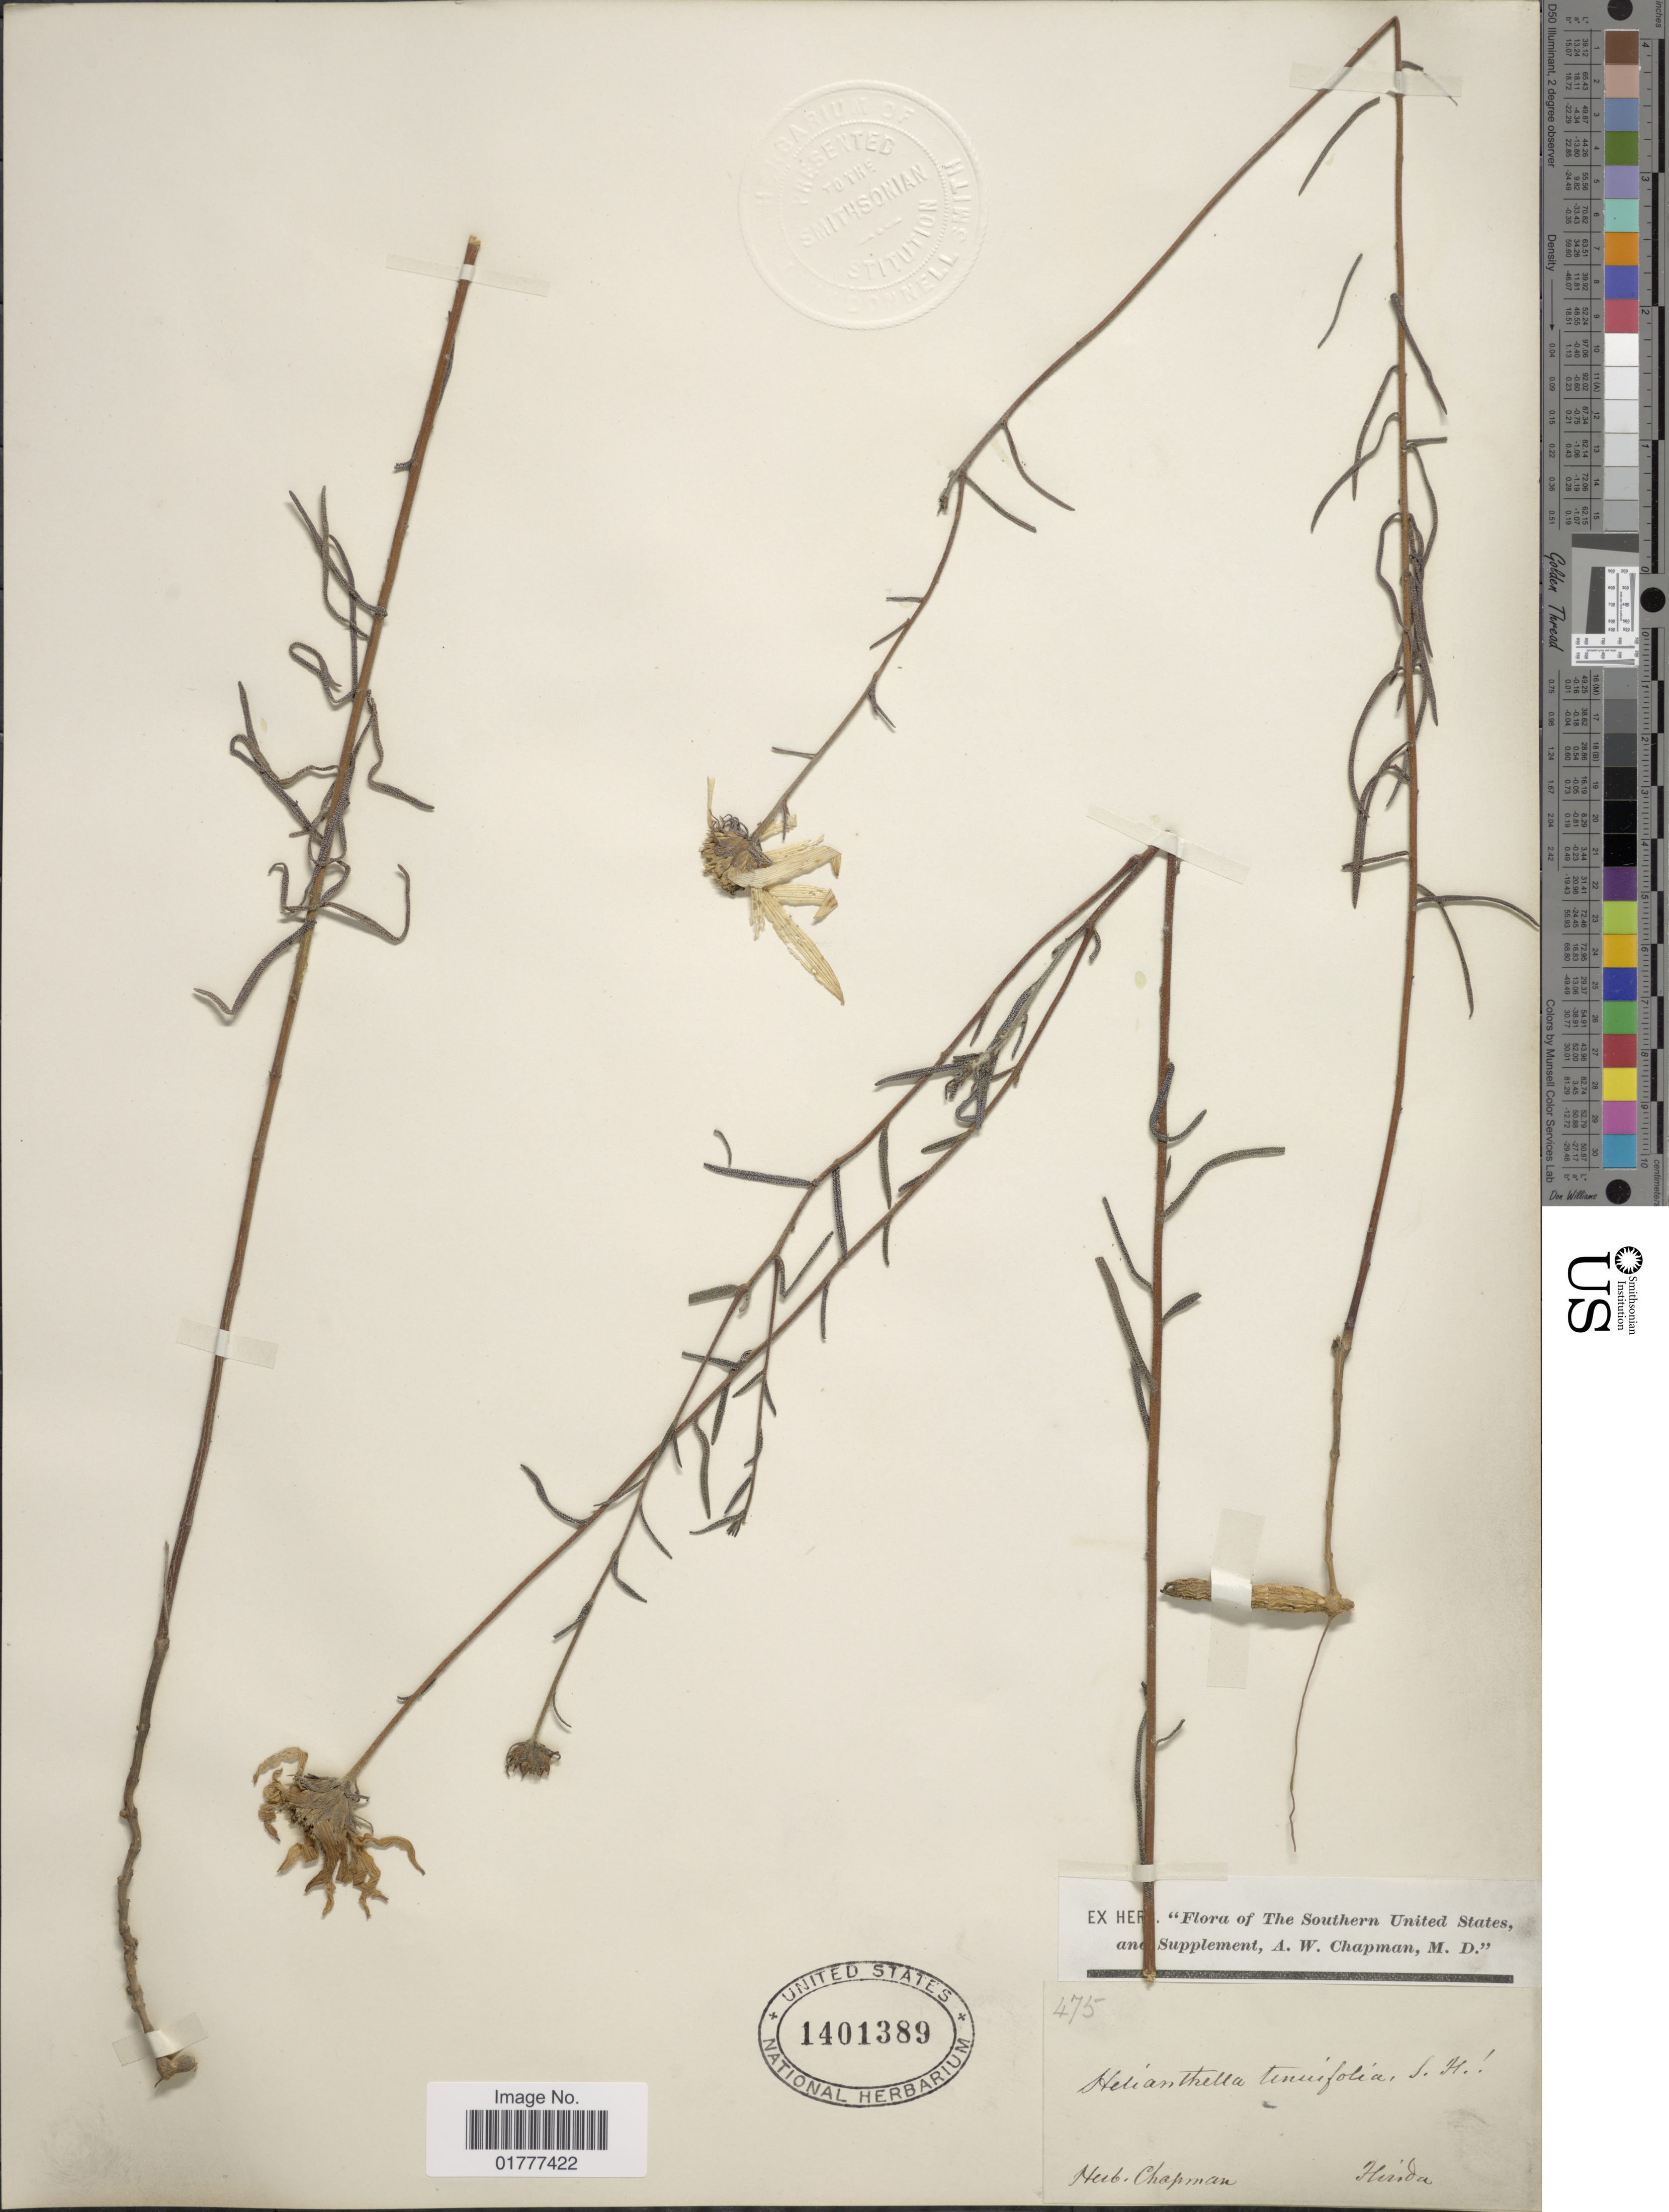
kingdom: Plantae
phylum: Tracheophyta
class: Magnoliopsida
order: Asterales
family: Asteraceae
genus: Phoebanthus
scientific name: Phoebanthus tenuifolius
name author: (Torr. & A. Gray) S.F. Blake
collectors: ex herb. Chapman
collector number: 475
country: United States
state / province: Florida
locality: Southern United States, and Supplement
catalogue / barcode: US 1401389